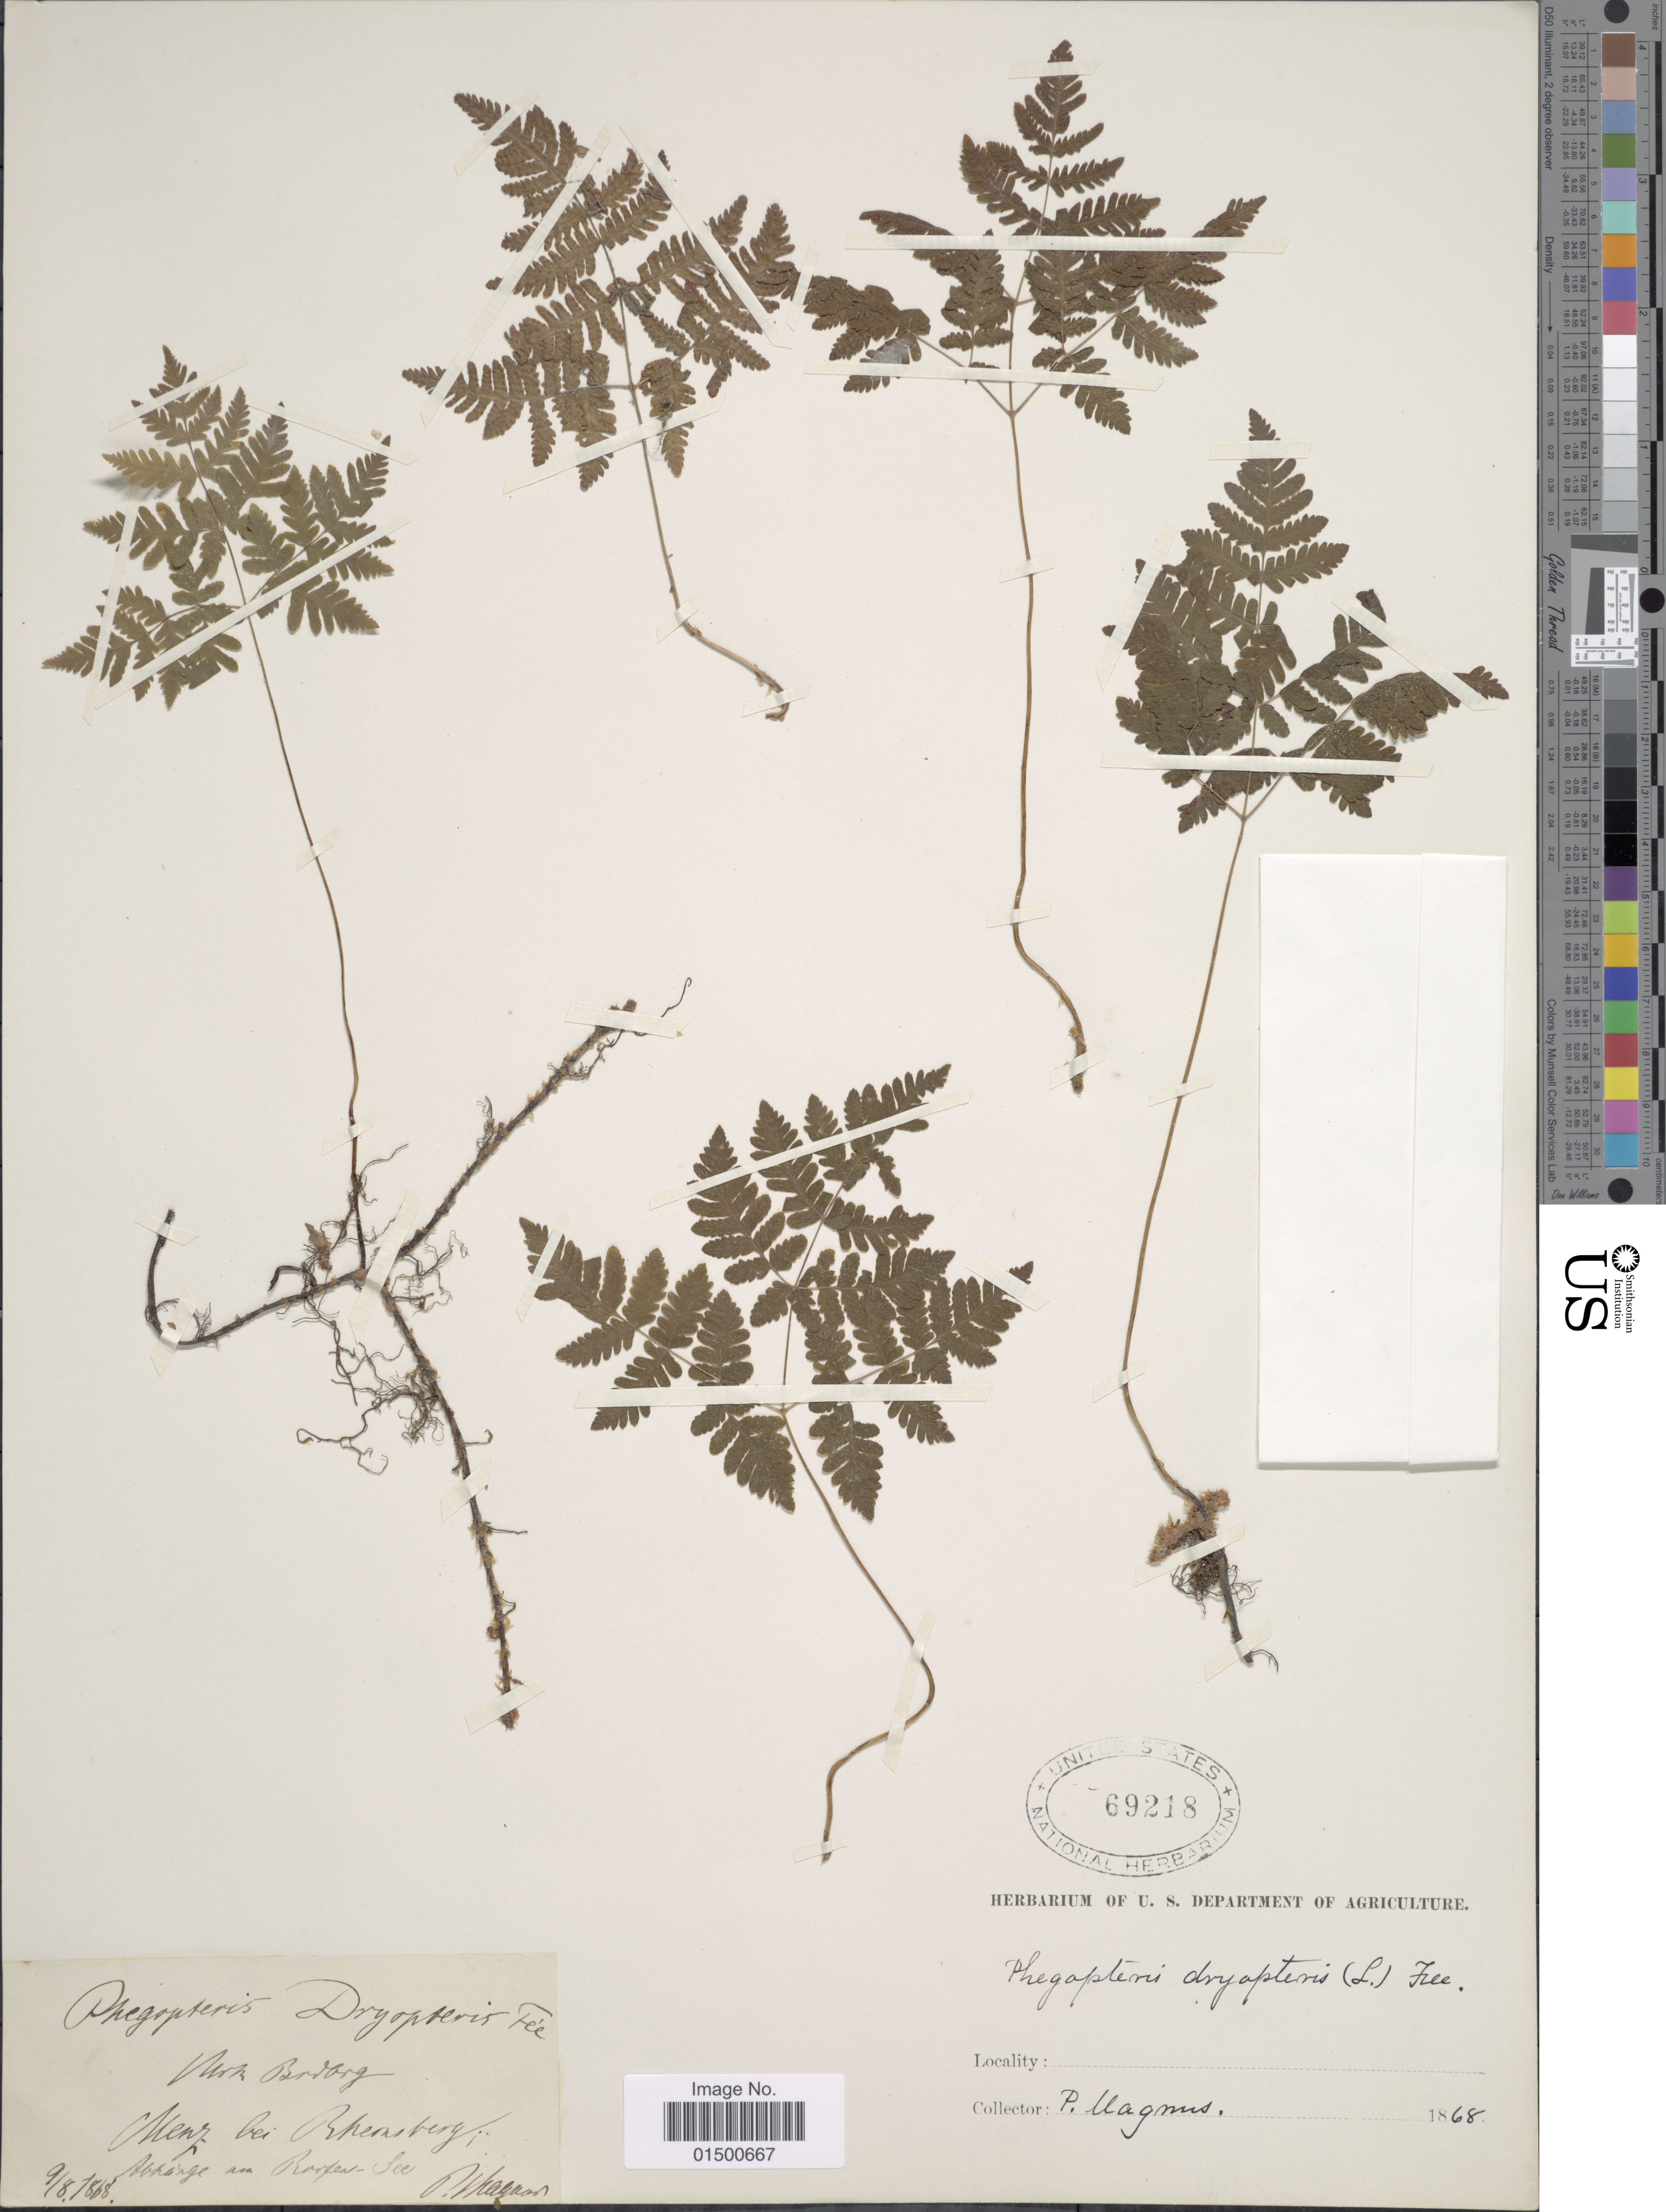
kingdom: Plantae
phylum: Tracheophyta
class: Polypodiopsida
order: Polypodiales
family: Cystopteridaceae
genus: Gymnocarpium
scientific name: Gymnocarpium disjunctum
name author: (Rupr.) Ching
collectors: P. Ugamus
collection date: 1868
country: Germany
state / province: Brandenburg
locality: Menz bei Rhensberg [interpreted]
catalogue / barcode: US 69218